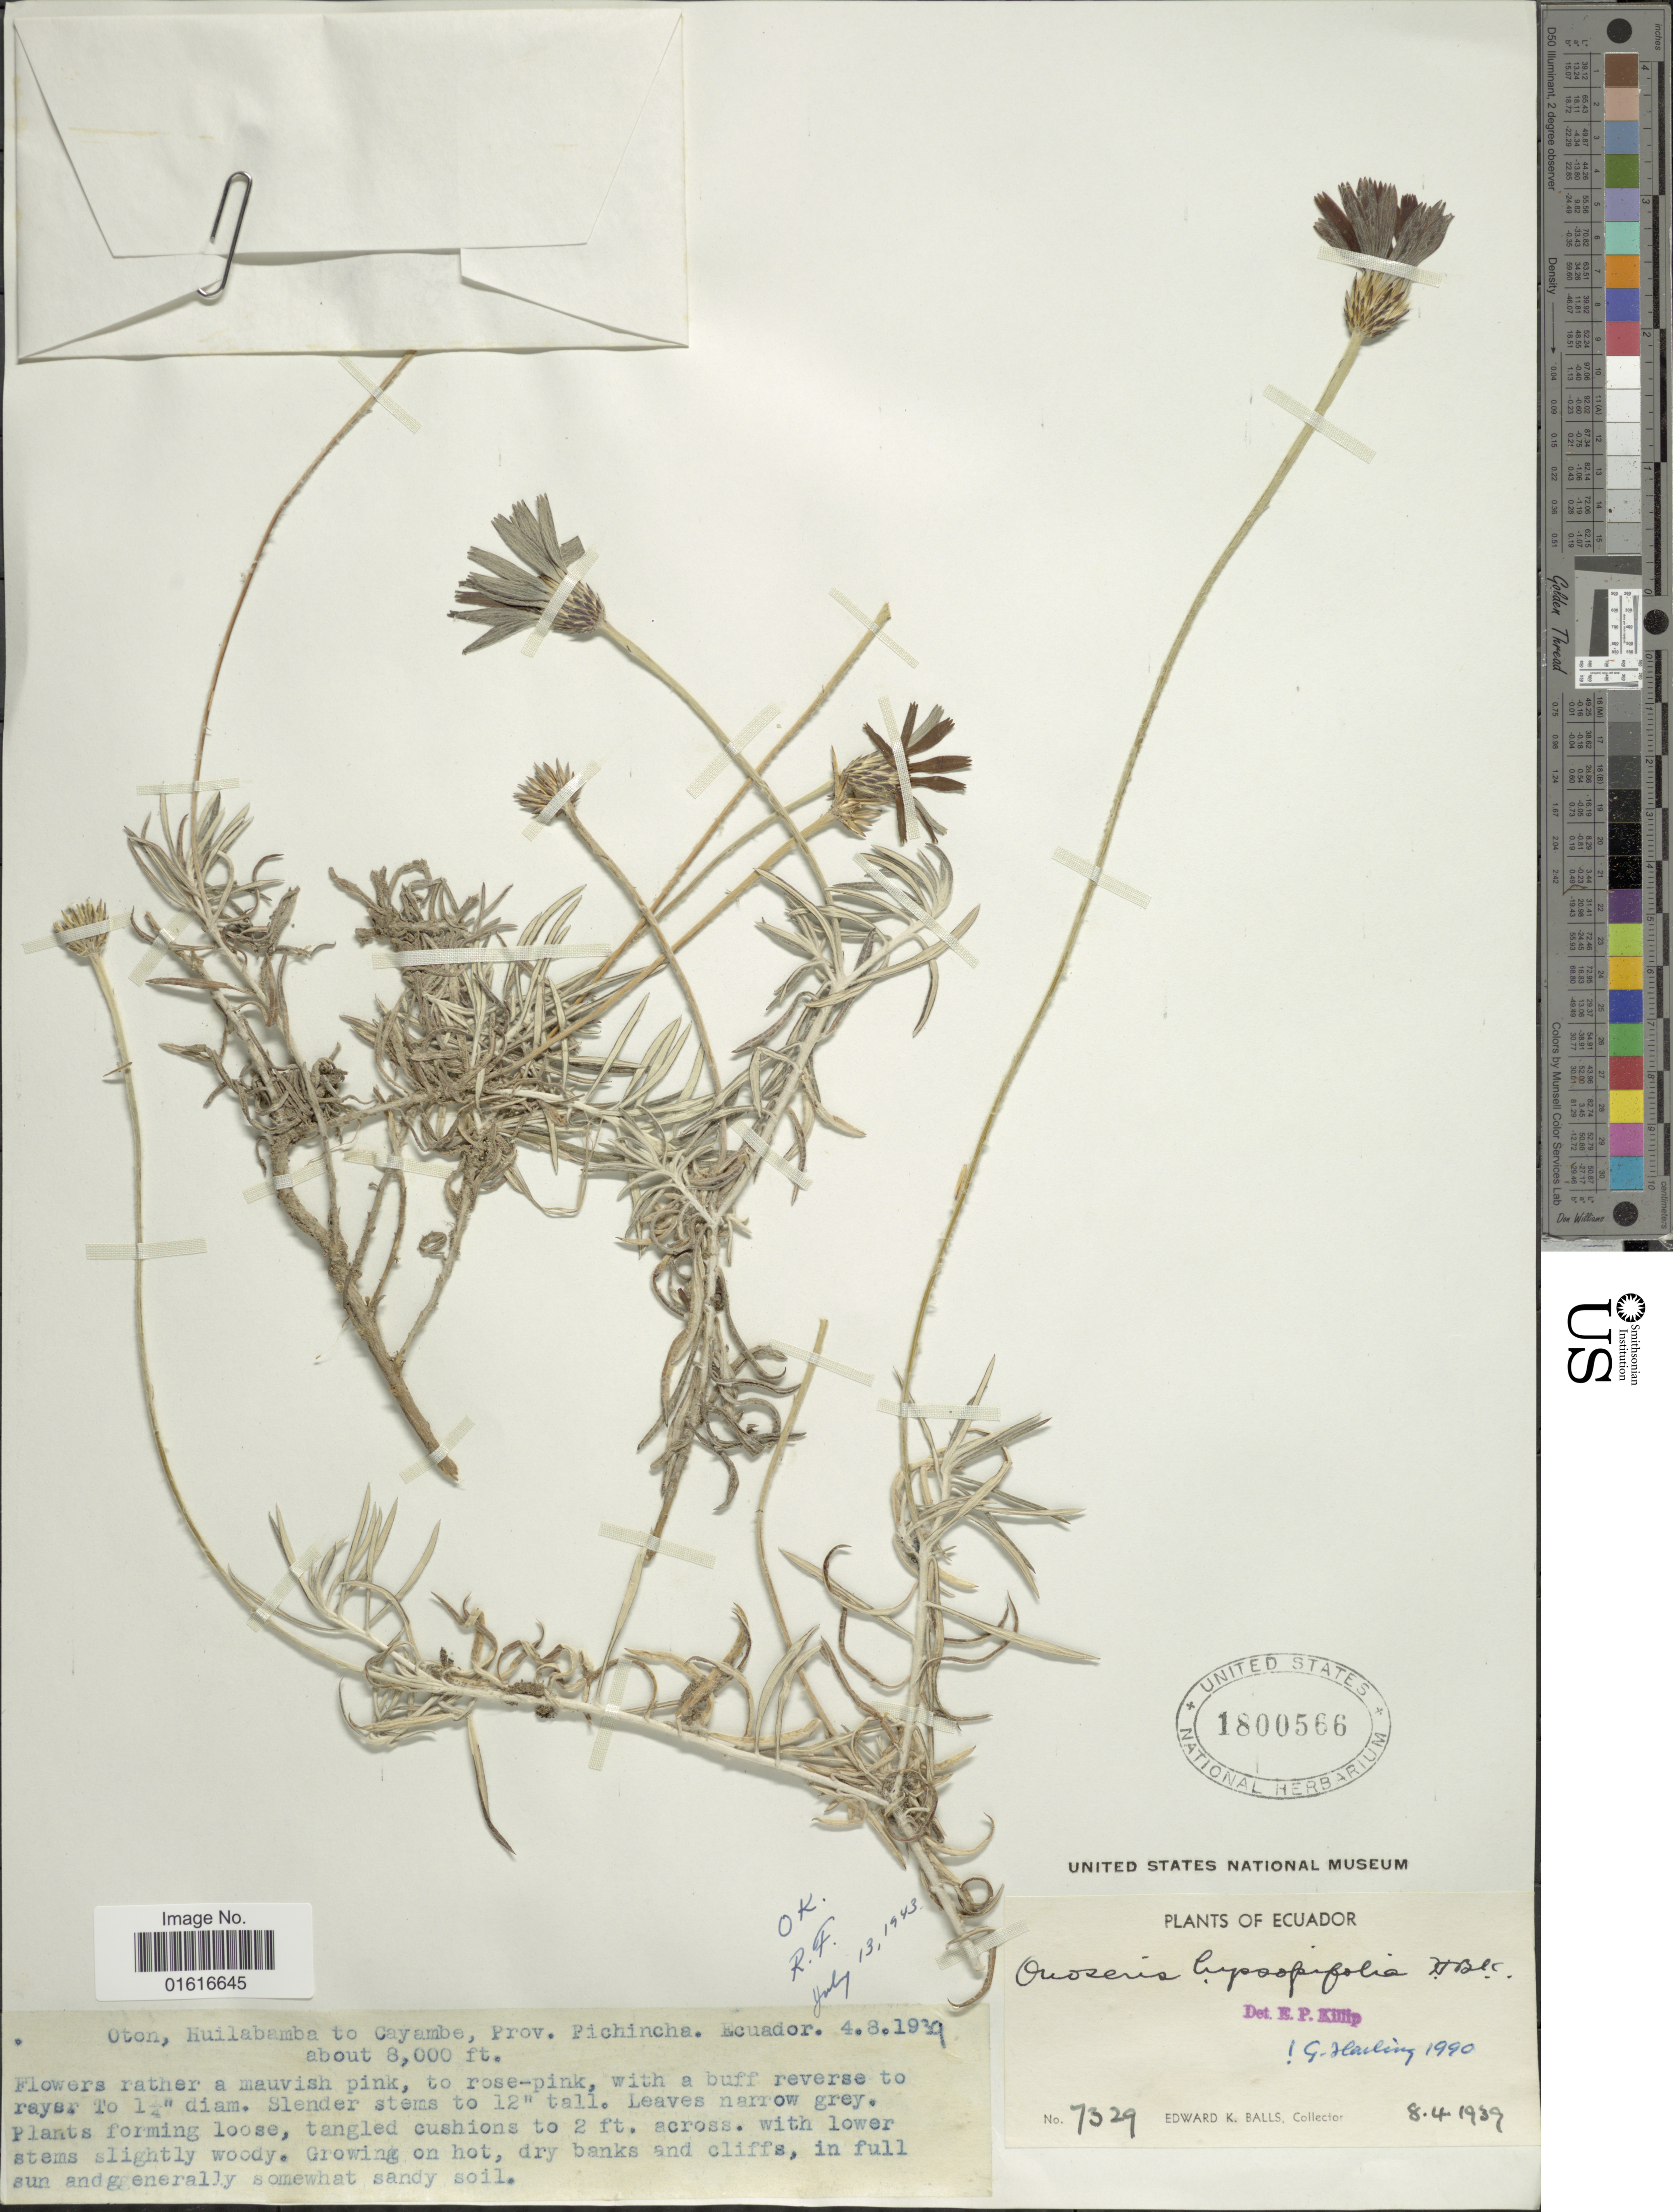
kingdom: Plantae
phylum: Tracheophyta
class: Magnoliopsida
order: Asterales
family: Asteraceae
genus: Onoseris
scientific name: Onoseris hyssopifolia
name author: Kunth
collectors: E. K. Balls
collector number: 7329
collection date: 1939-04-08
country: Ecuador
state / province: Pichincha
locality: Oton, Huilabamba to Cayambe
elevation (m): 2438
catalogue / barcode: US 1800566